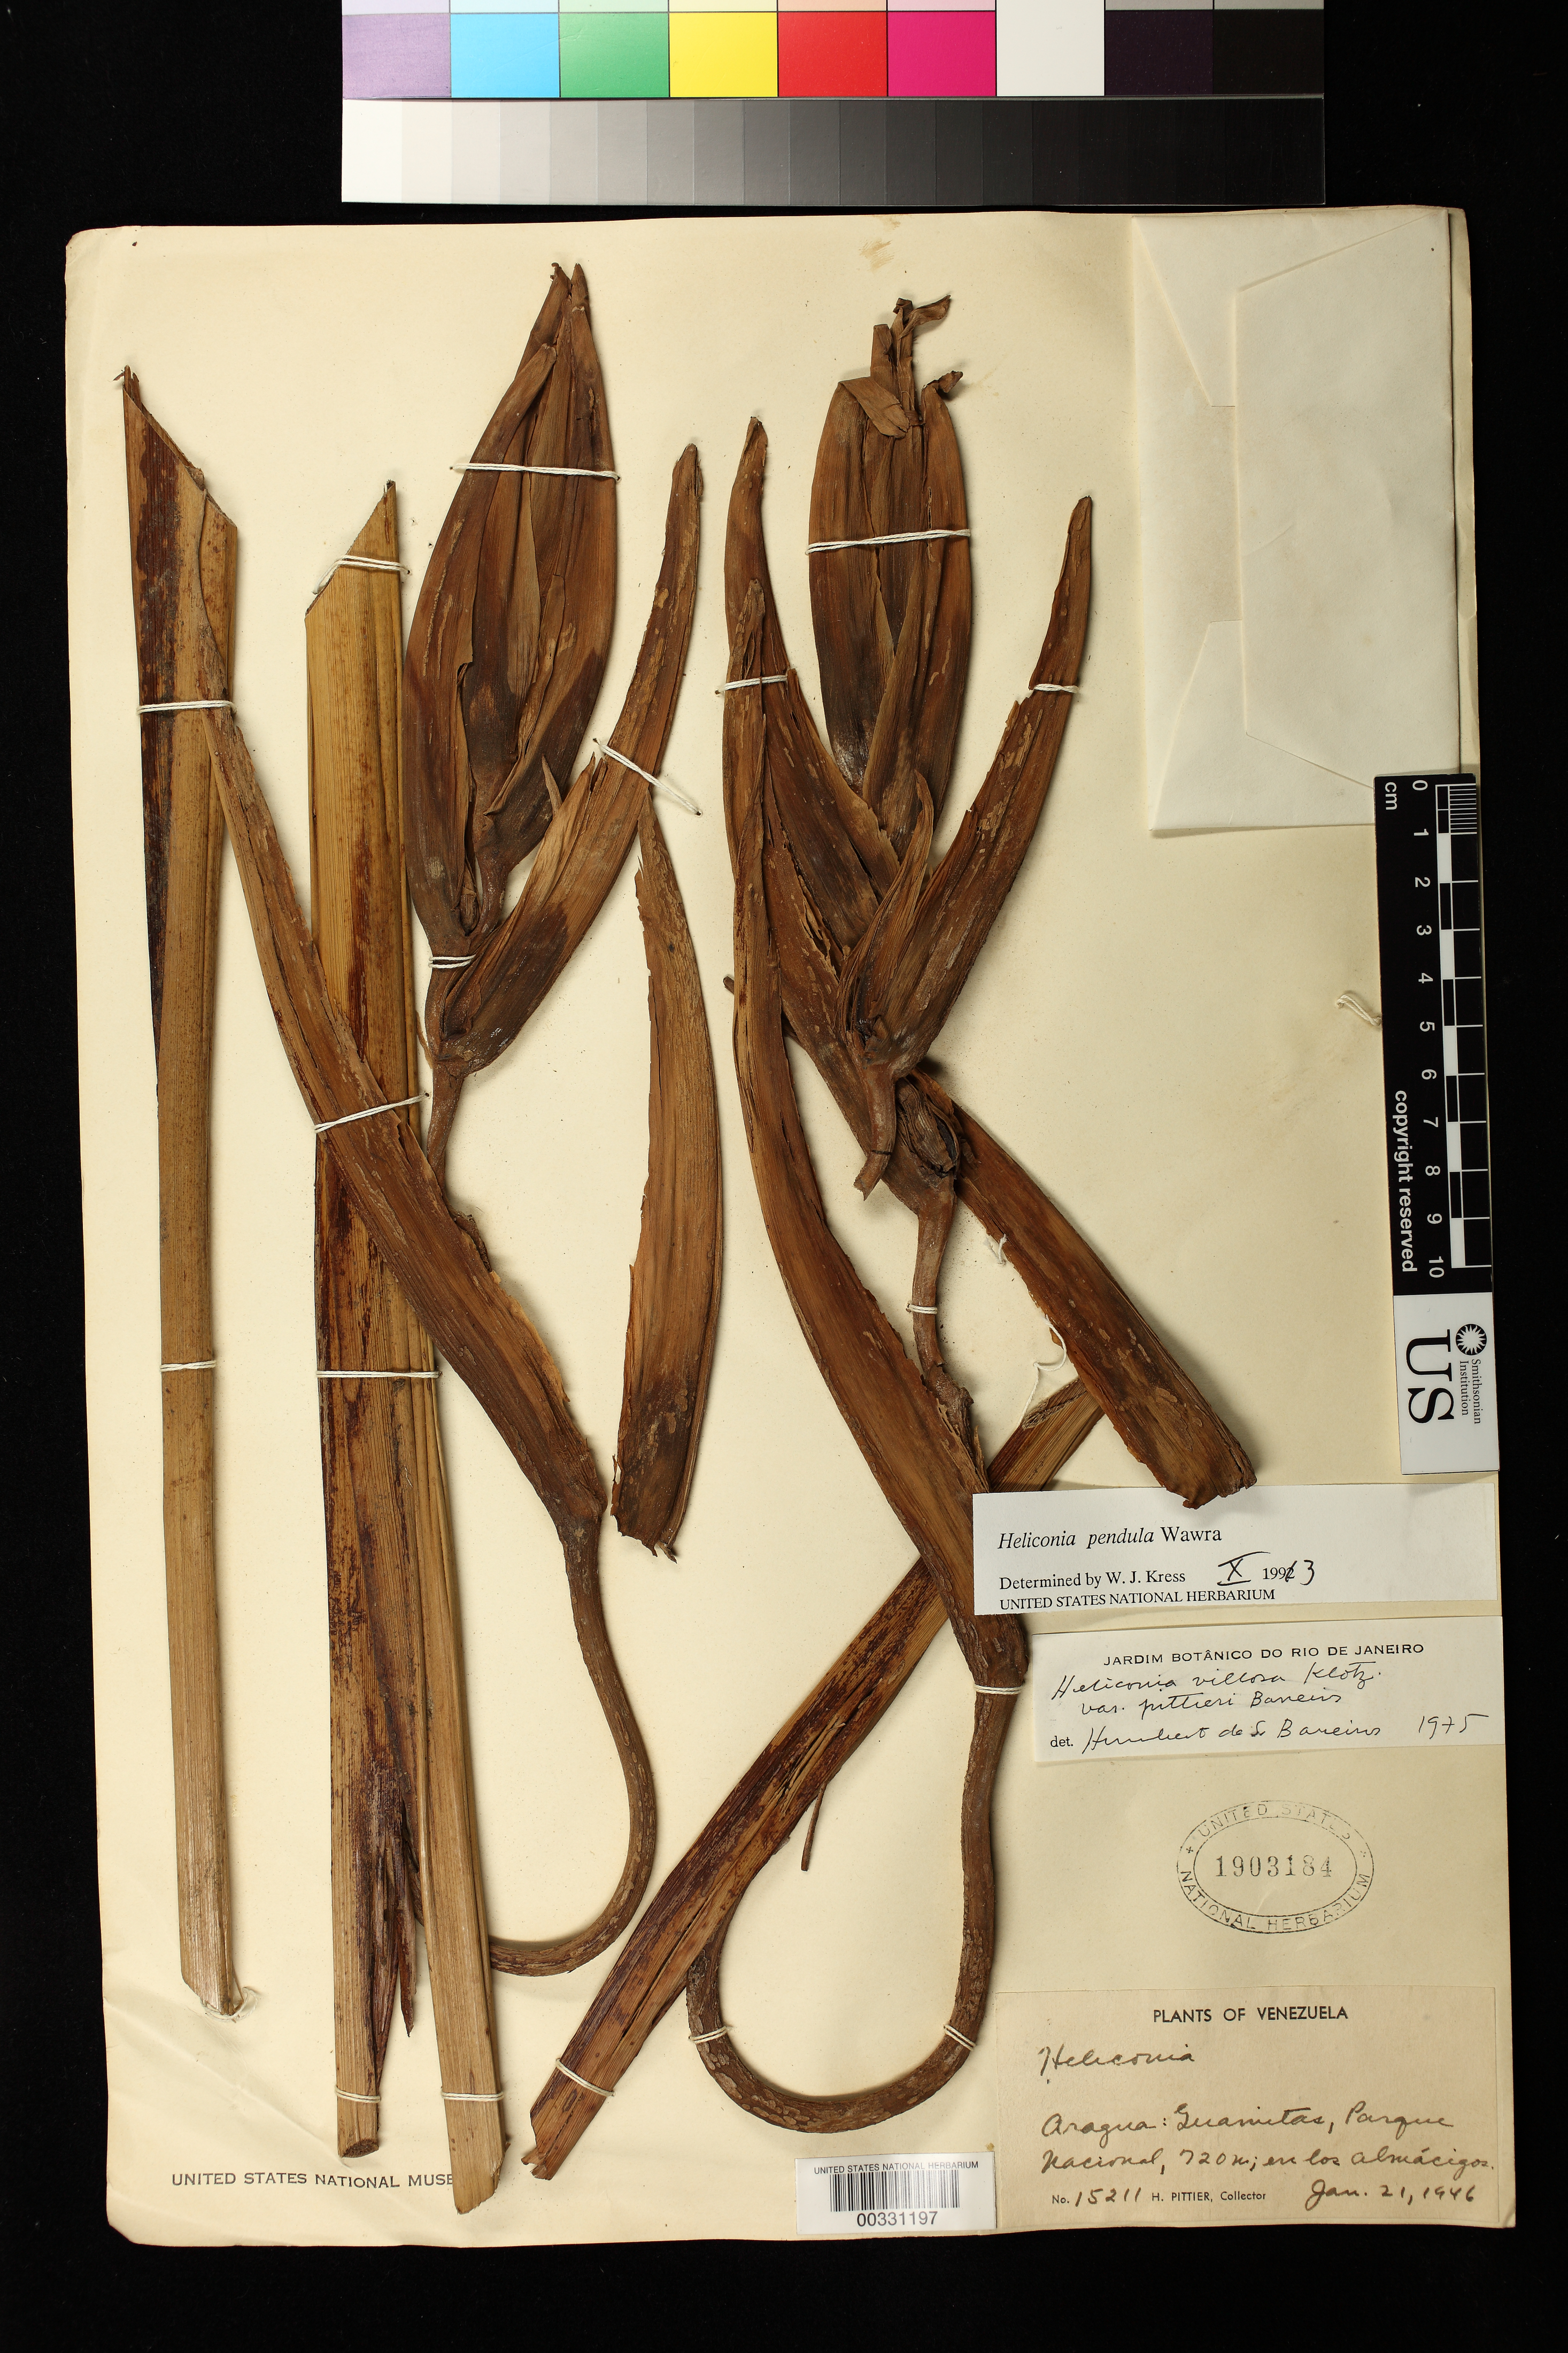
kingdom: Plantae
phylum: Tracheophyta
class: Liliopsida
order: Zingiberales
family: Heliconiaceae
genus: Heliconia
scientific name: Heliconia pendula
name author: Wawra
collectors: H. F. Pittier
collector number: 15211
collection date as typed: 21 Jan 1946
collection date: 1946-01-21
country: Venezuela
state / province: Aragua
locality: Guanietas, parque nacional, in los almacigos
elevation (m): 720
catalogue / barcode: US 1903184